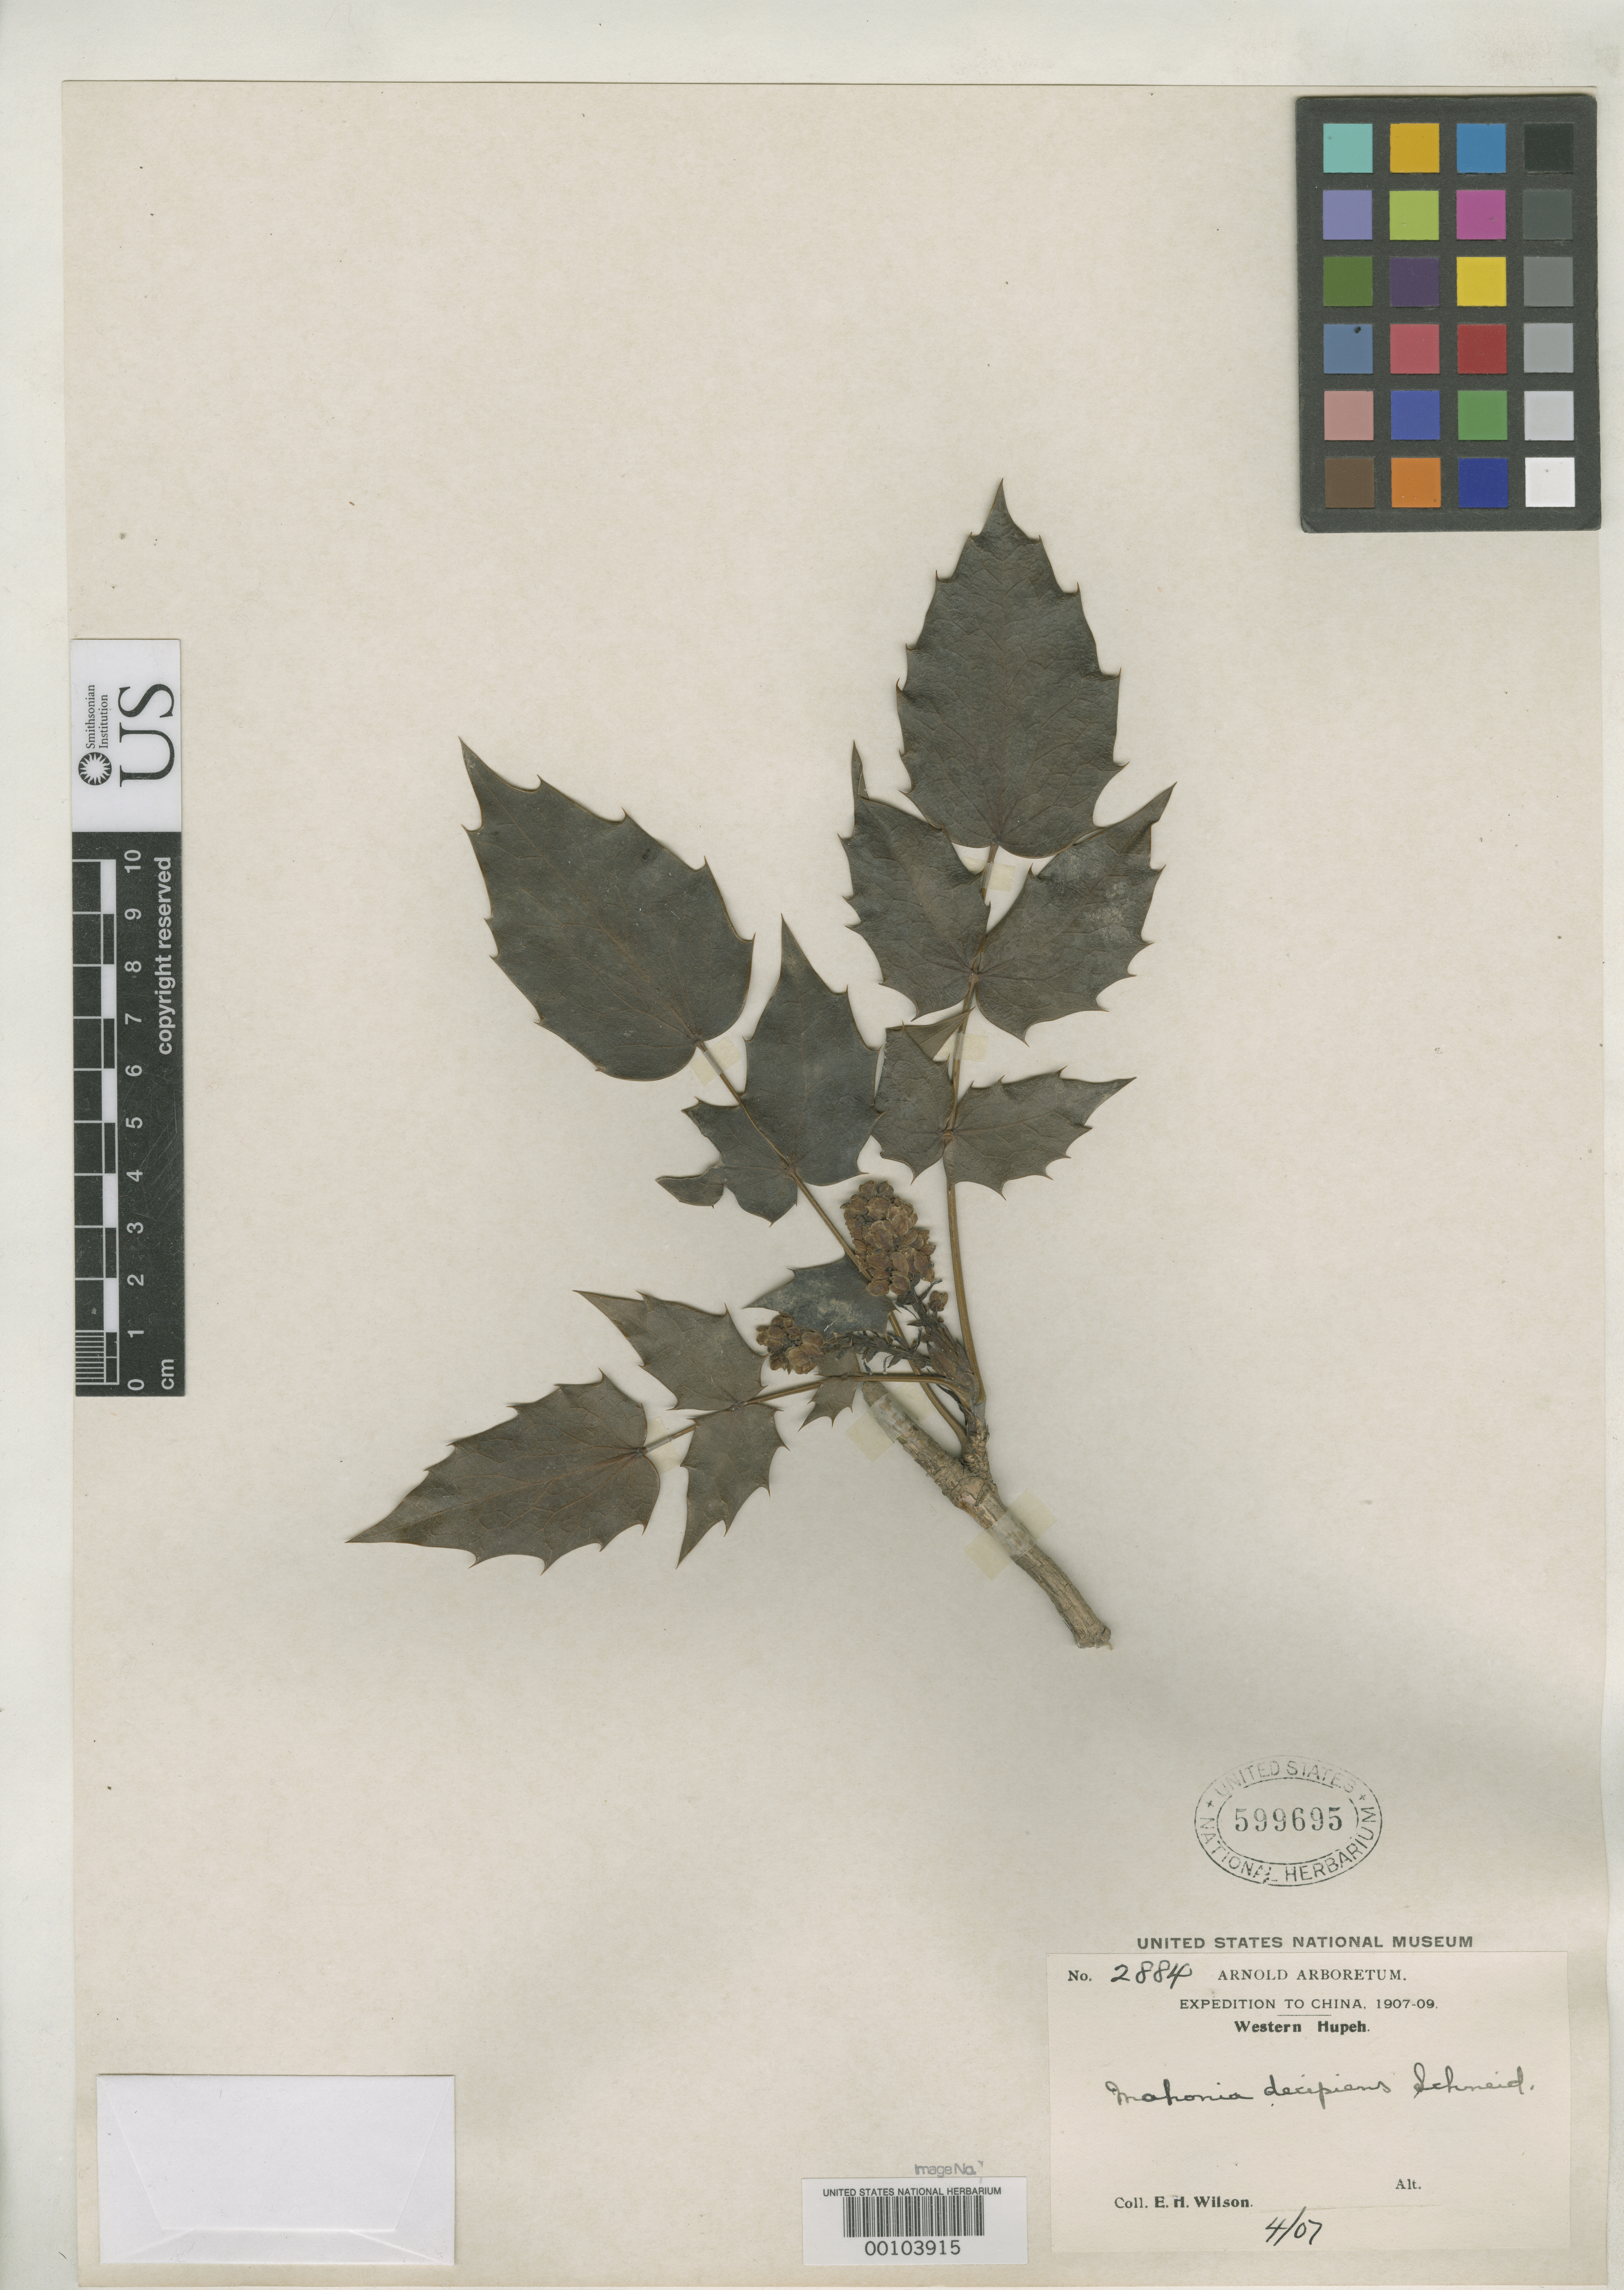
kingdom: Plantae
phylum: Tracheophyta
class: Magnoliopsida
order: Ranunculales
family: Berberidaceae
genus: Mahonia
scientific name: Mahonia decipiens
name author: C.K. Schneid. in Sarg.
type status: Isotype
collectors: E. H. Wilson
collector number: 2884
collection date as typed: Apr 1907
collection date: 1907-04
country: China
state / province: Hubei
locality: Changyang Hsien.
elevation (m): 1500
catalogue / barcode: US 599695